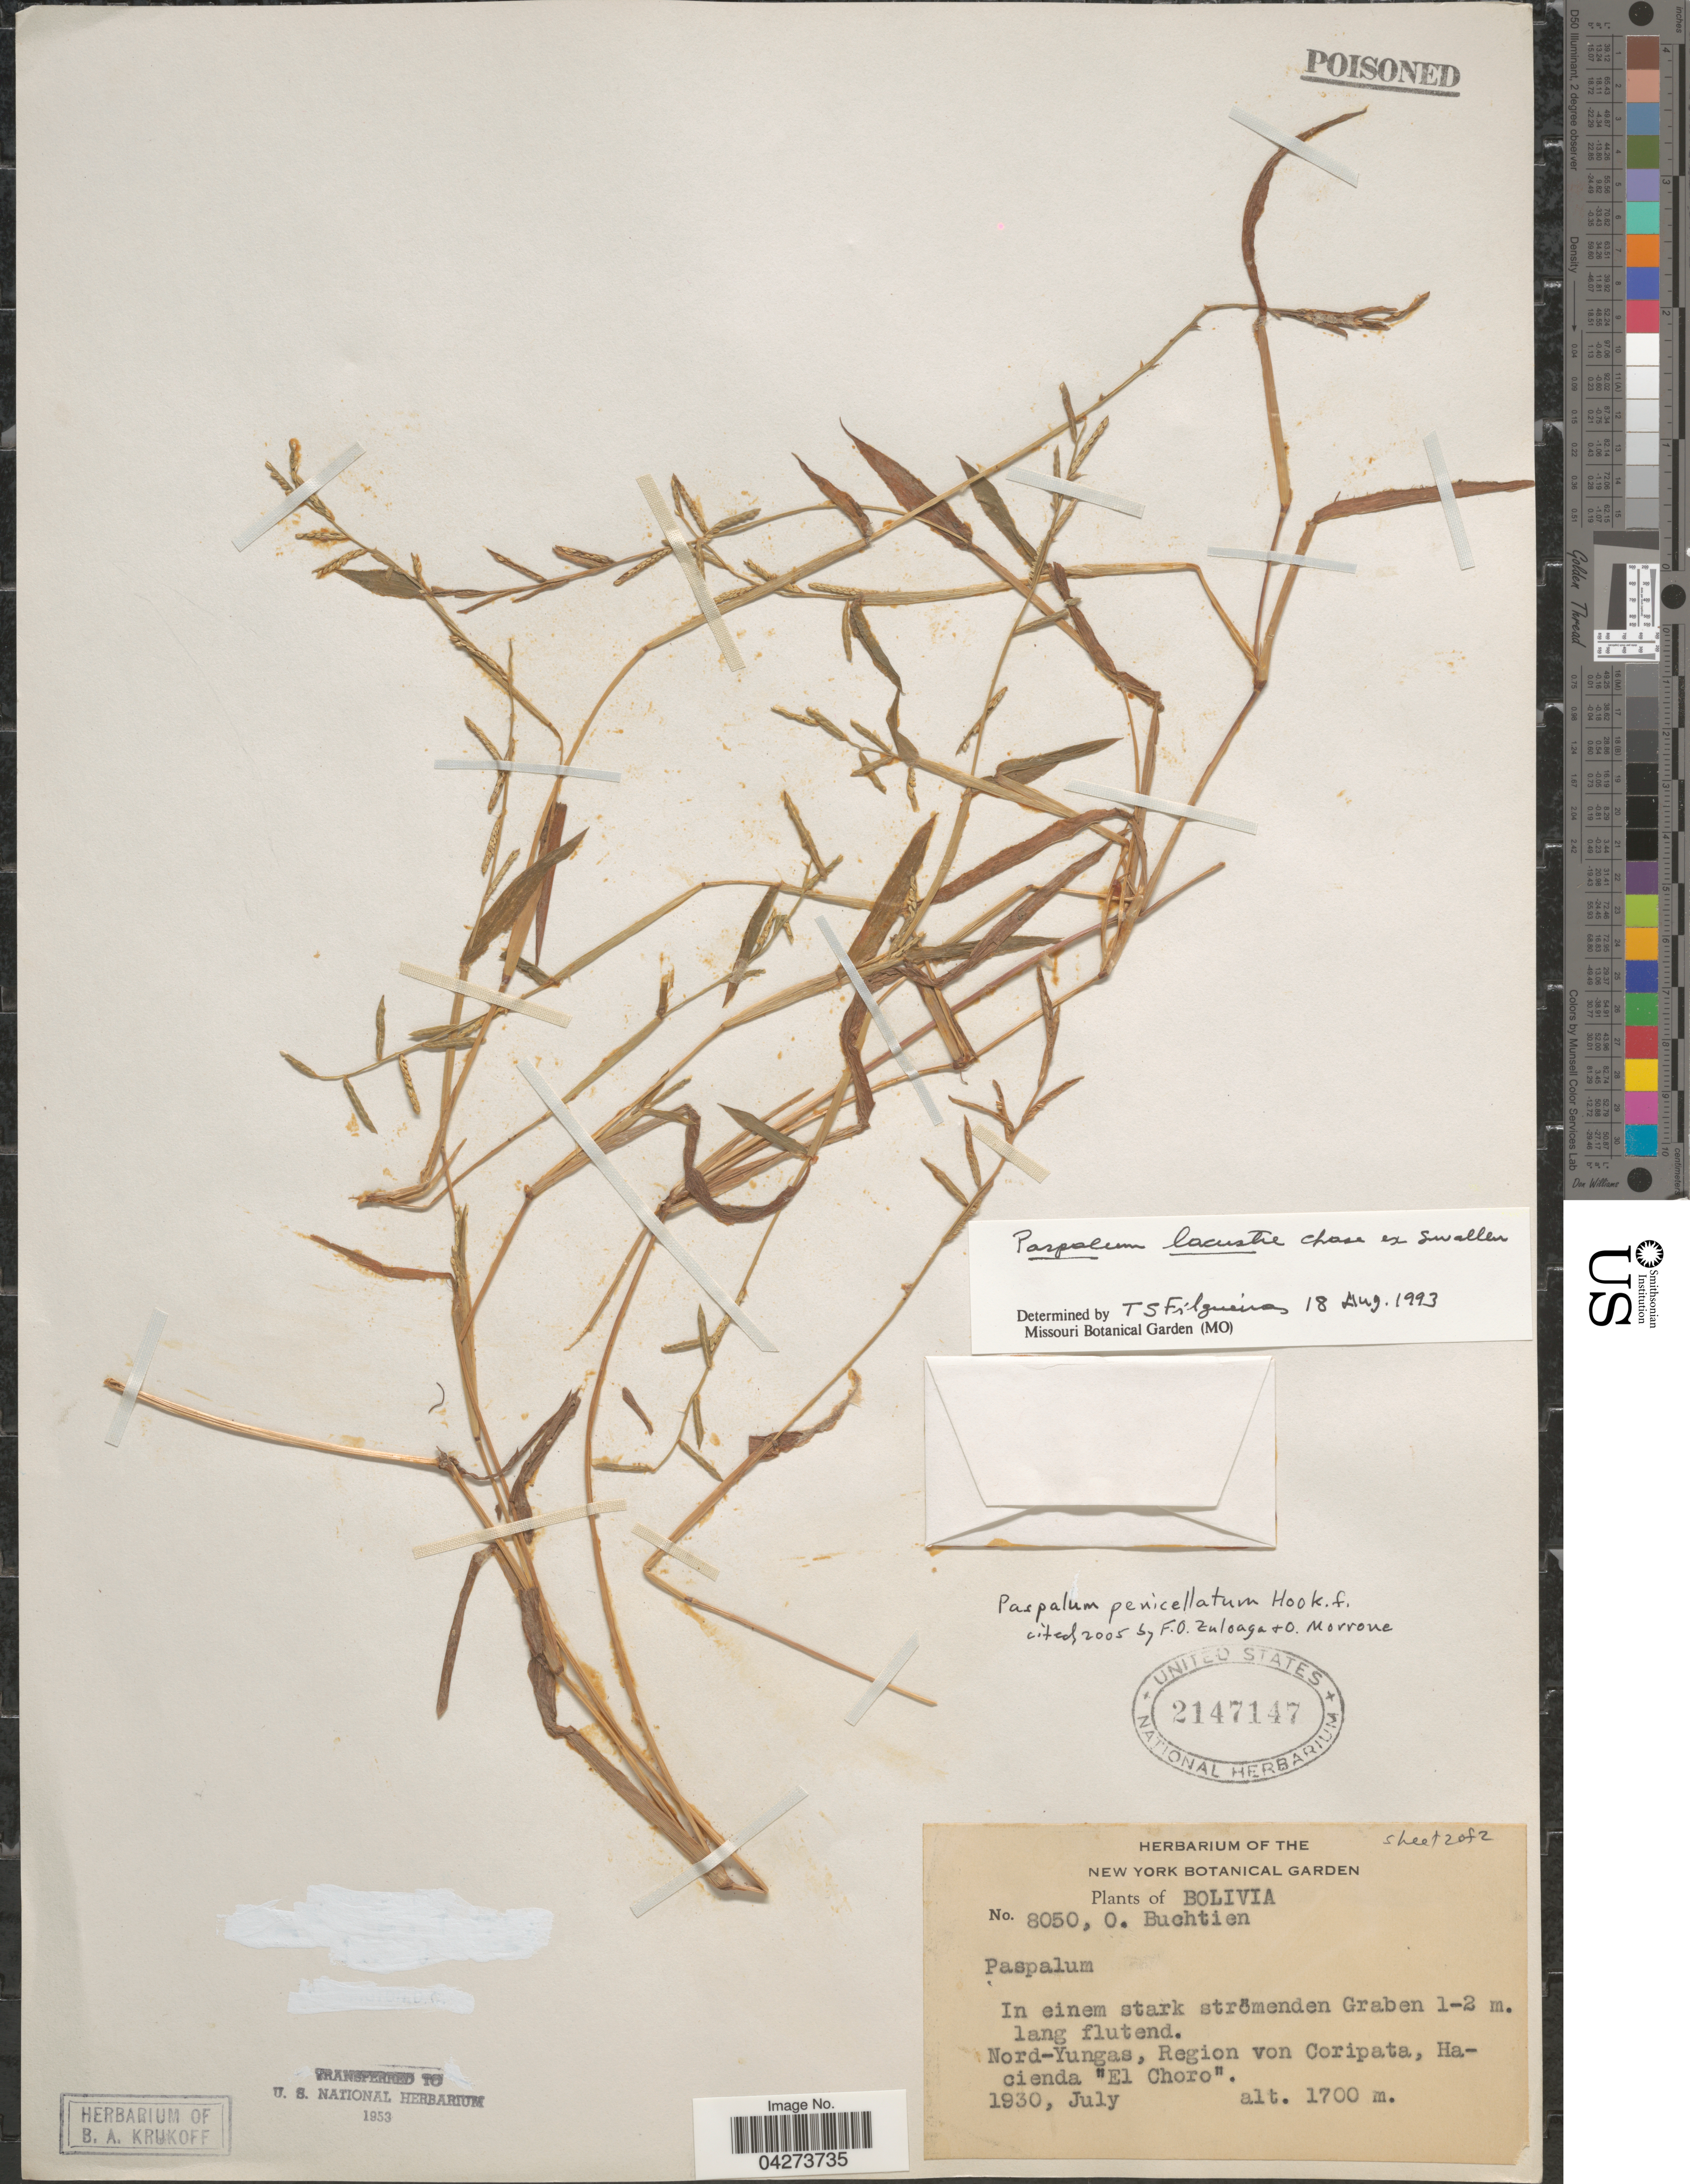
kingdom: Plantae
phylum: Tracheophyta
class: Liliopsida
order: Poales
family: Poaceae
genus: Paspalum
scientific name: Paspalum penicillatum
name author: Hook. f.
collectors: O. Buchtien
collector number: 8050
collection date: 1930-07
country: Bolivia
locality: Nord-Yungas, Region von Coripata, Hacienda "El Choro".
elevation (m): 1700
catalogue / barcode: US 2147147